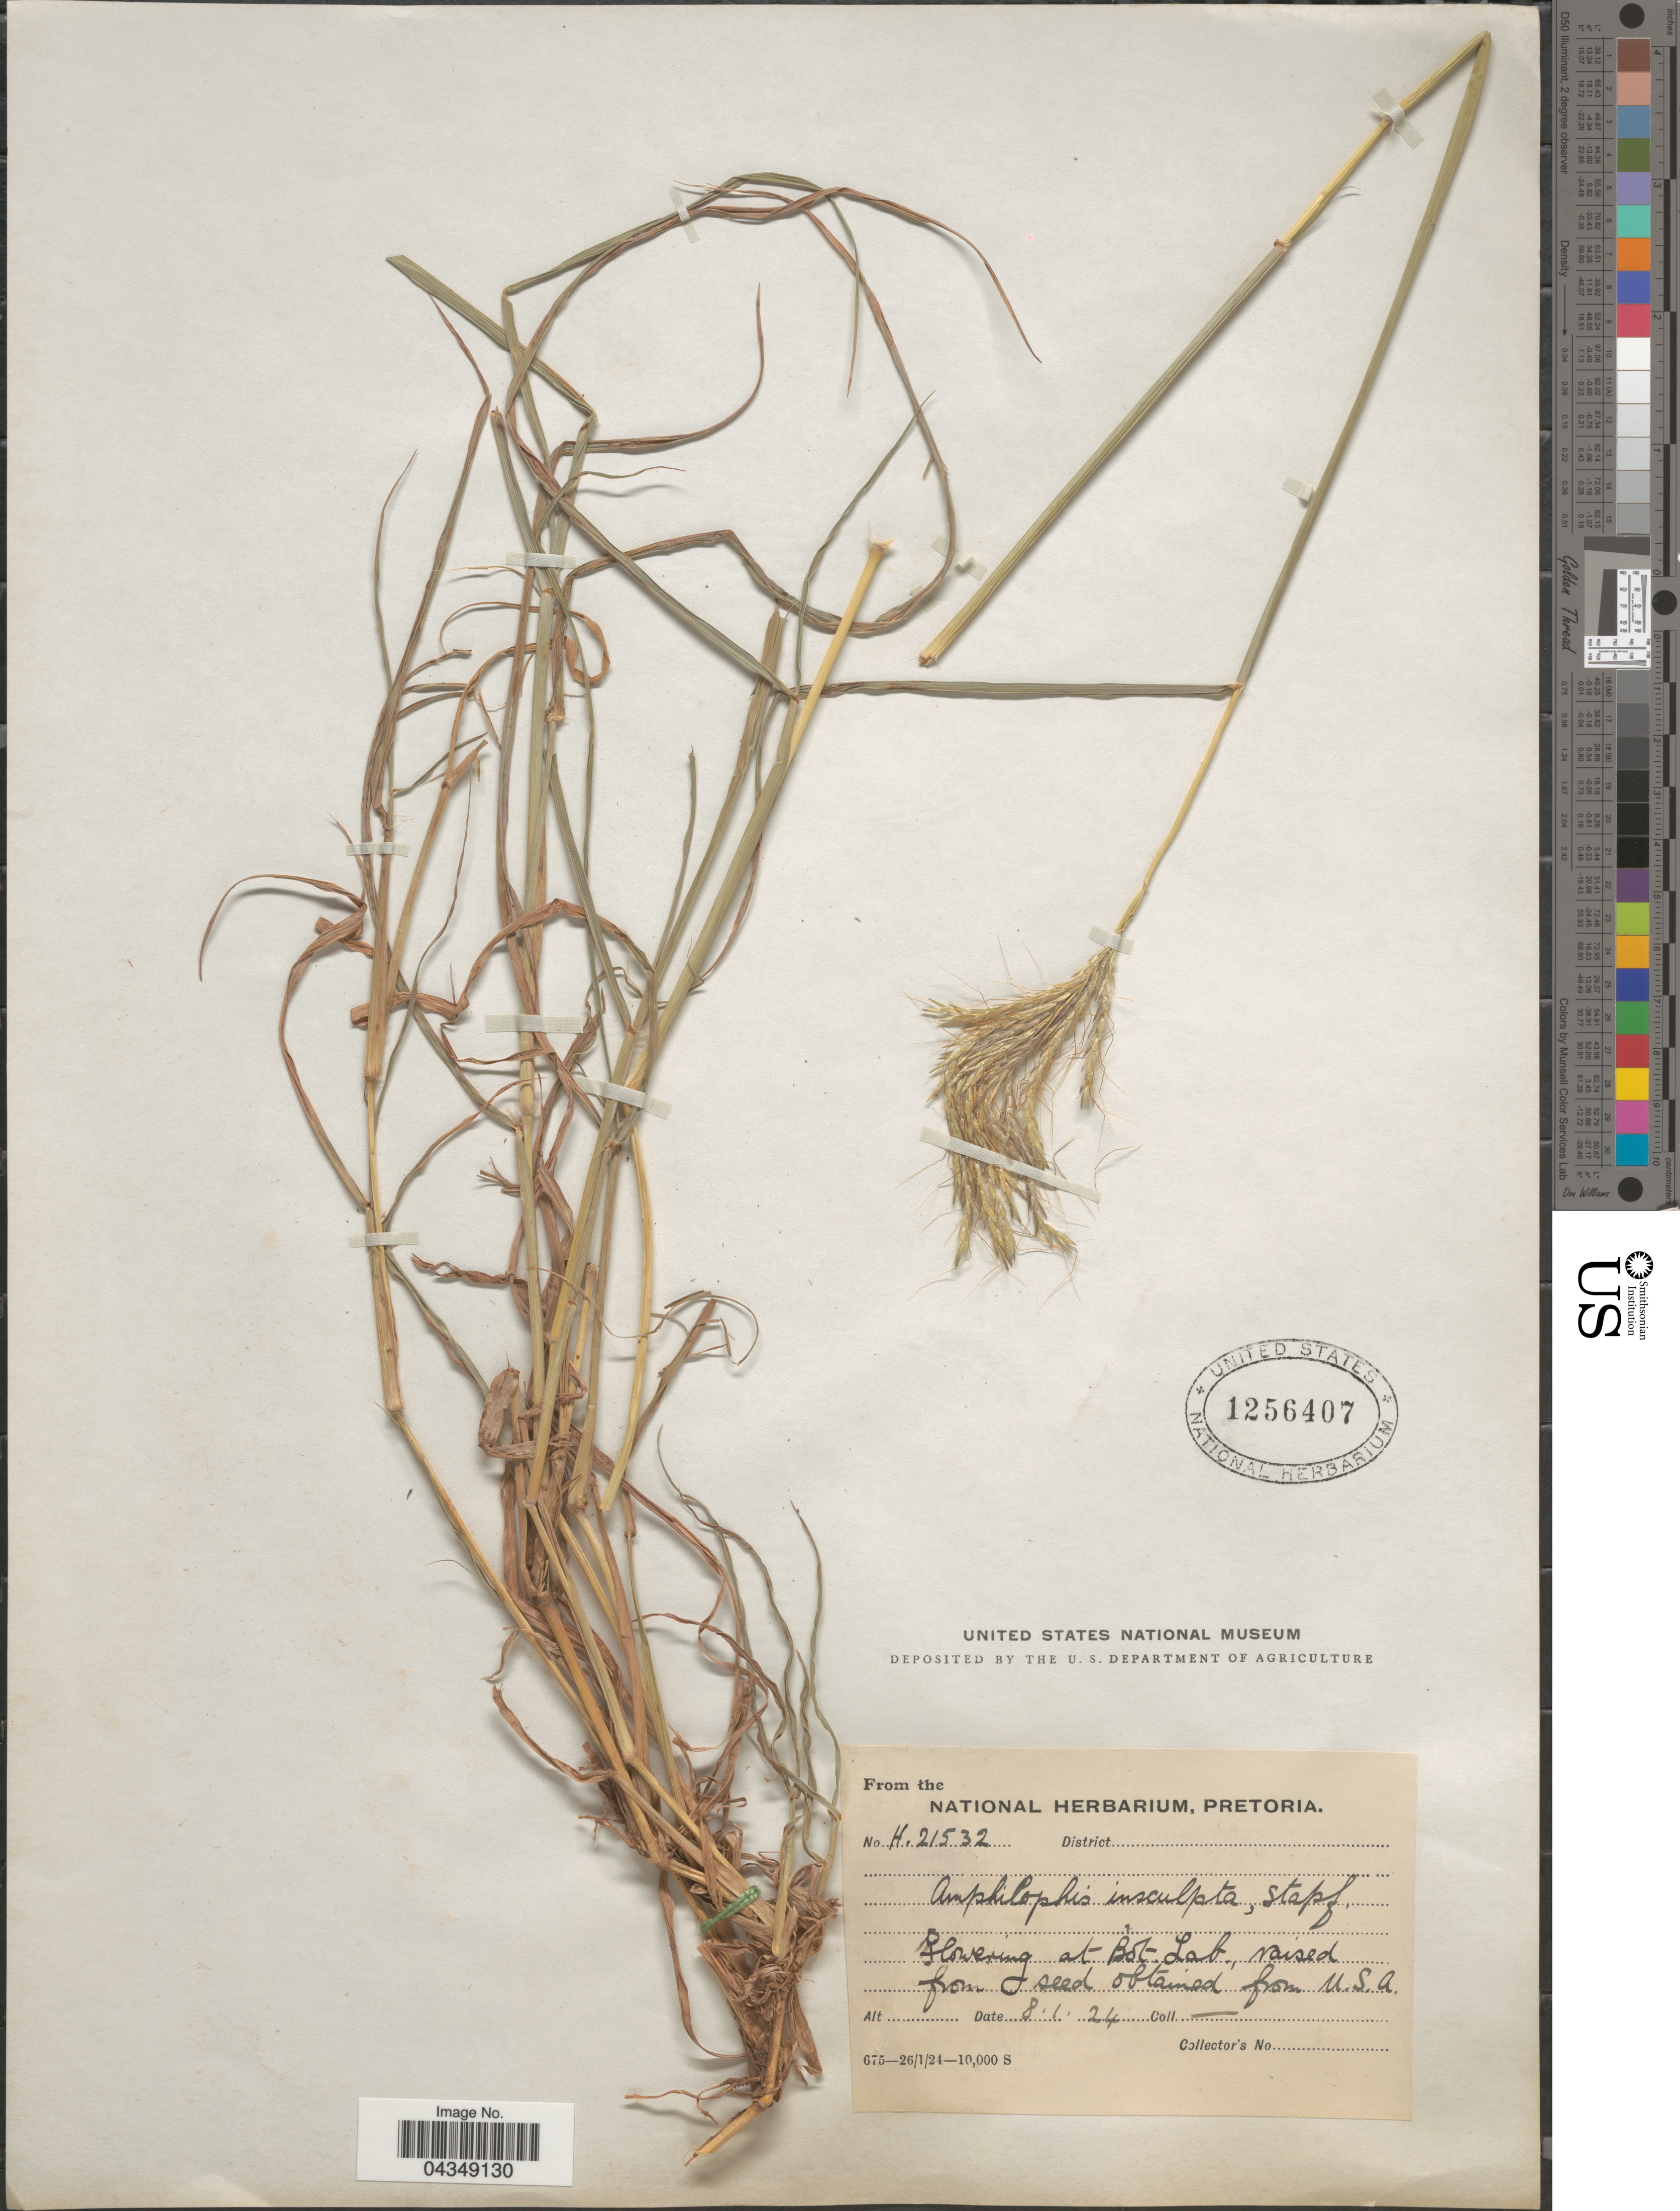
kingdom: Plantae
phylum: Tracheophyta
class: Liliopsida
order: Poales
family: Poaceae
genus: Bothriochloa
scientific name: Bothriochloa insculpta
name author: (Hochst. ex A. Rich.) A. Camus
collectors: National Herbarium Pretoria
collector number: H21532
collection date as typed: Transcribed d/m/y: 8/1/24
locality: At Bot. Lab.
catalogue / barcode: US 1256407